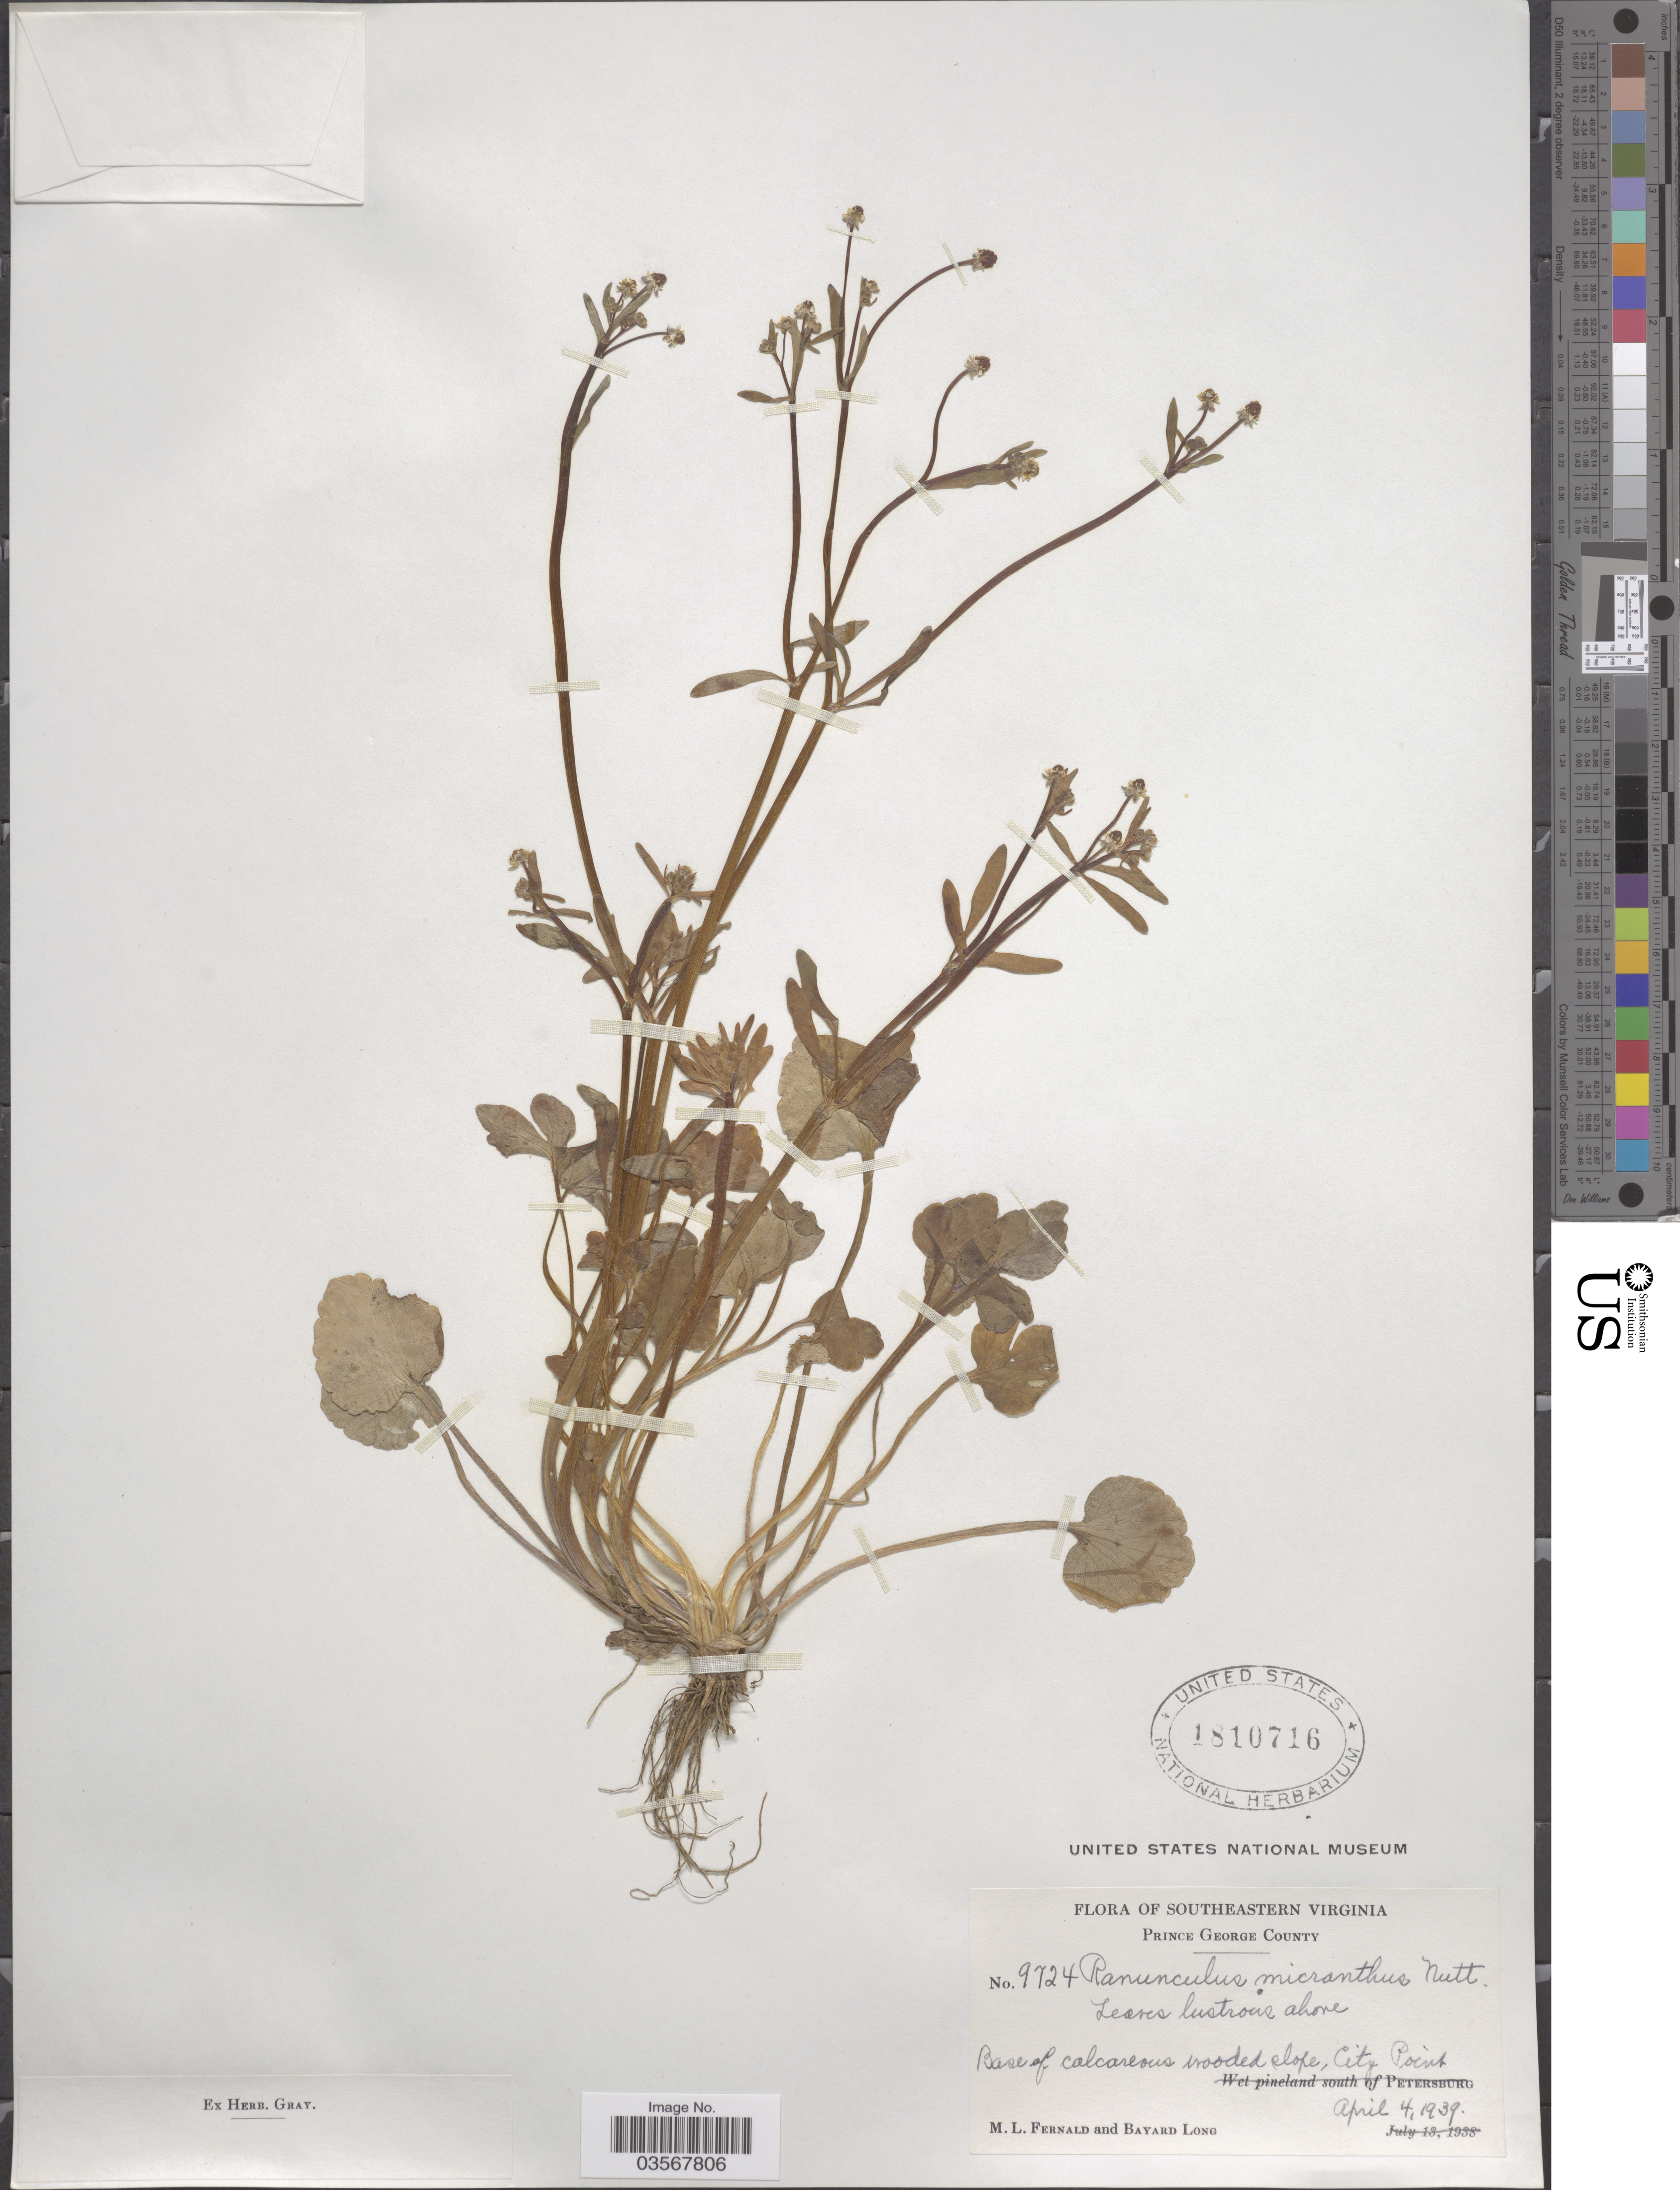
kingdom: Plantae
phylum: Tracheophyta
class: Magnoliopsida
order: Ranunculales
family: Ranunculaceae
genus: Ranunculus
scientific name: Ranunculus micranthus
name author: Nutt.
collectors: M. L. Fernald & B. Long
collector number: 9724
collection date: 1939-04-04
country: United States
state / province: Virginia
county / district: Prince George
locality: Southeastern Virginia. Prince George County. City Point.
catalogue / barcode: US 1810716